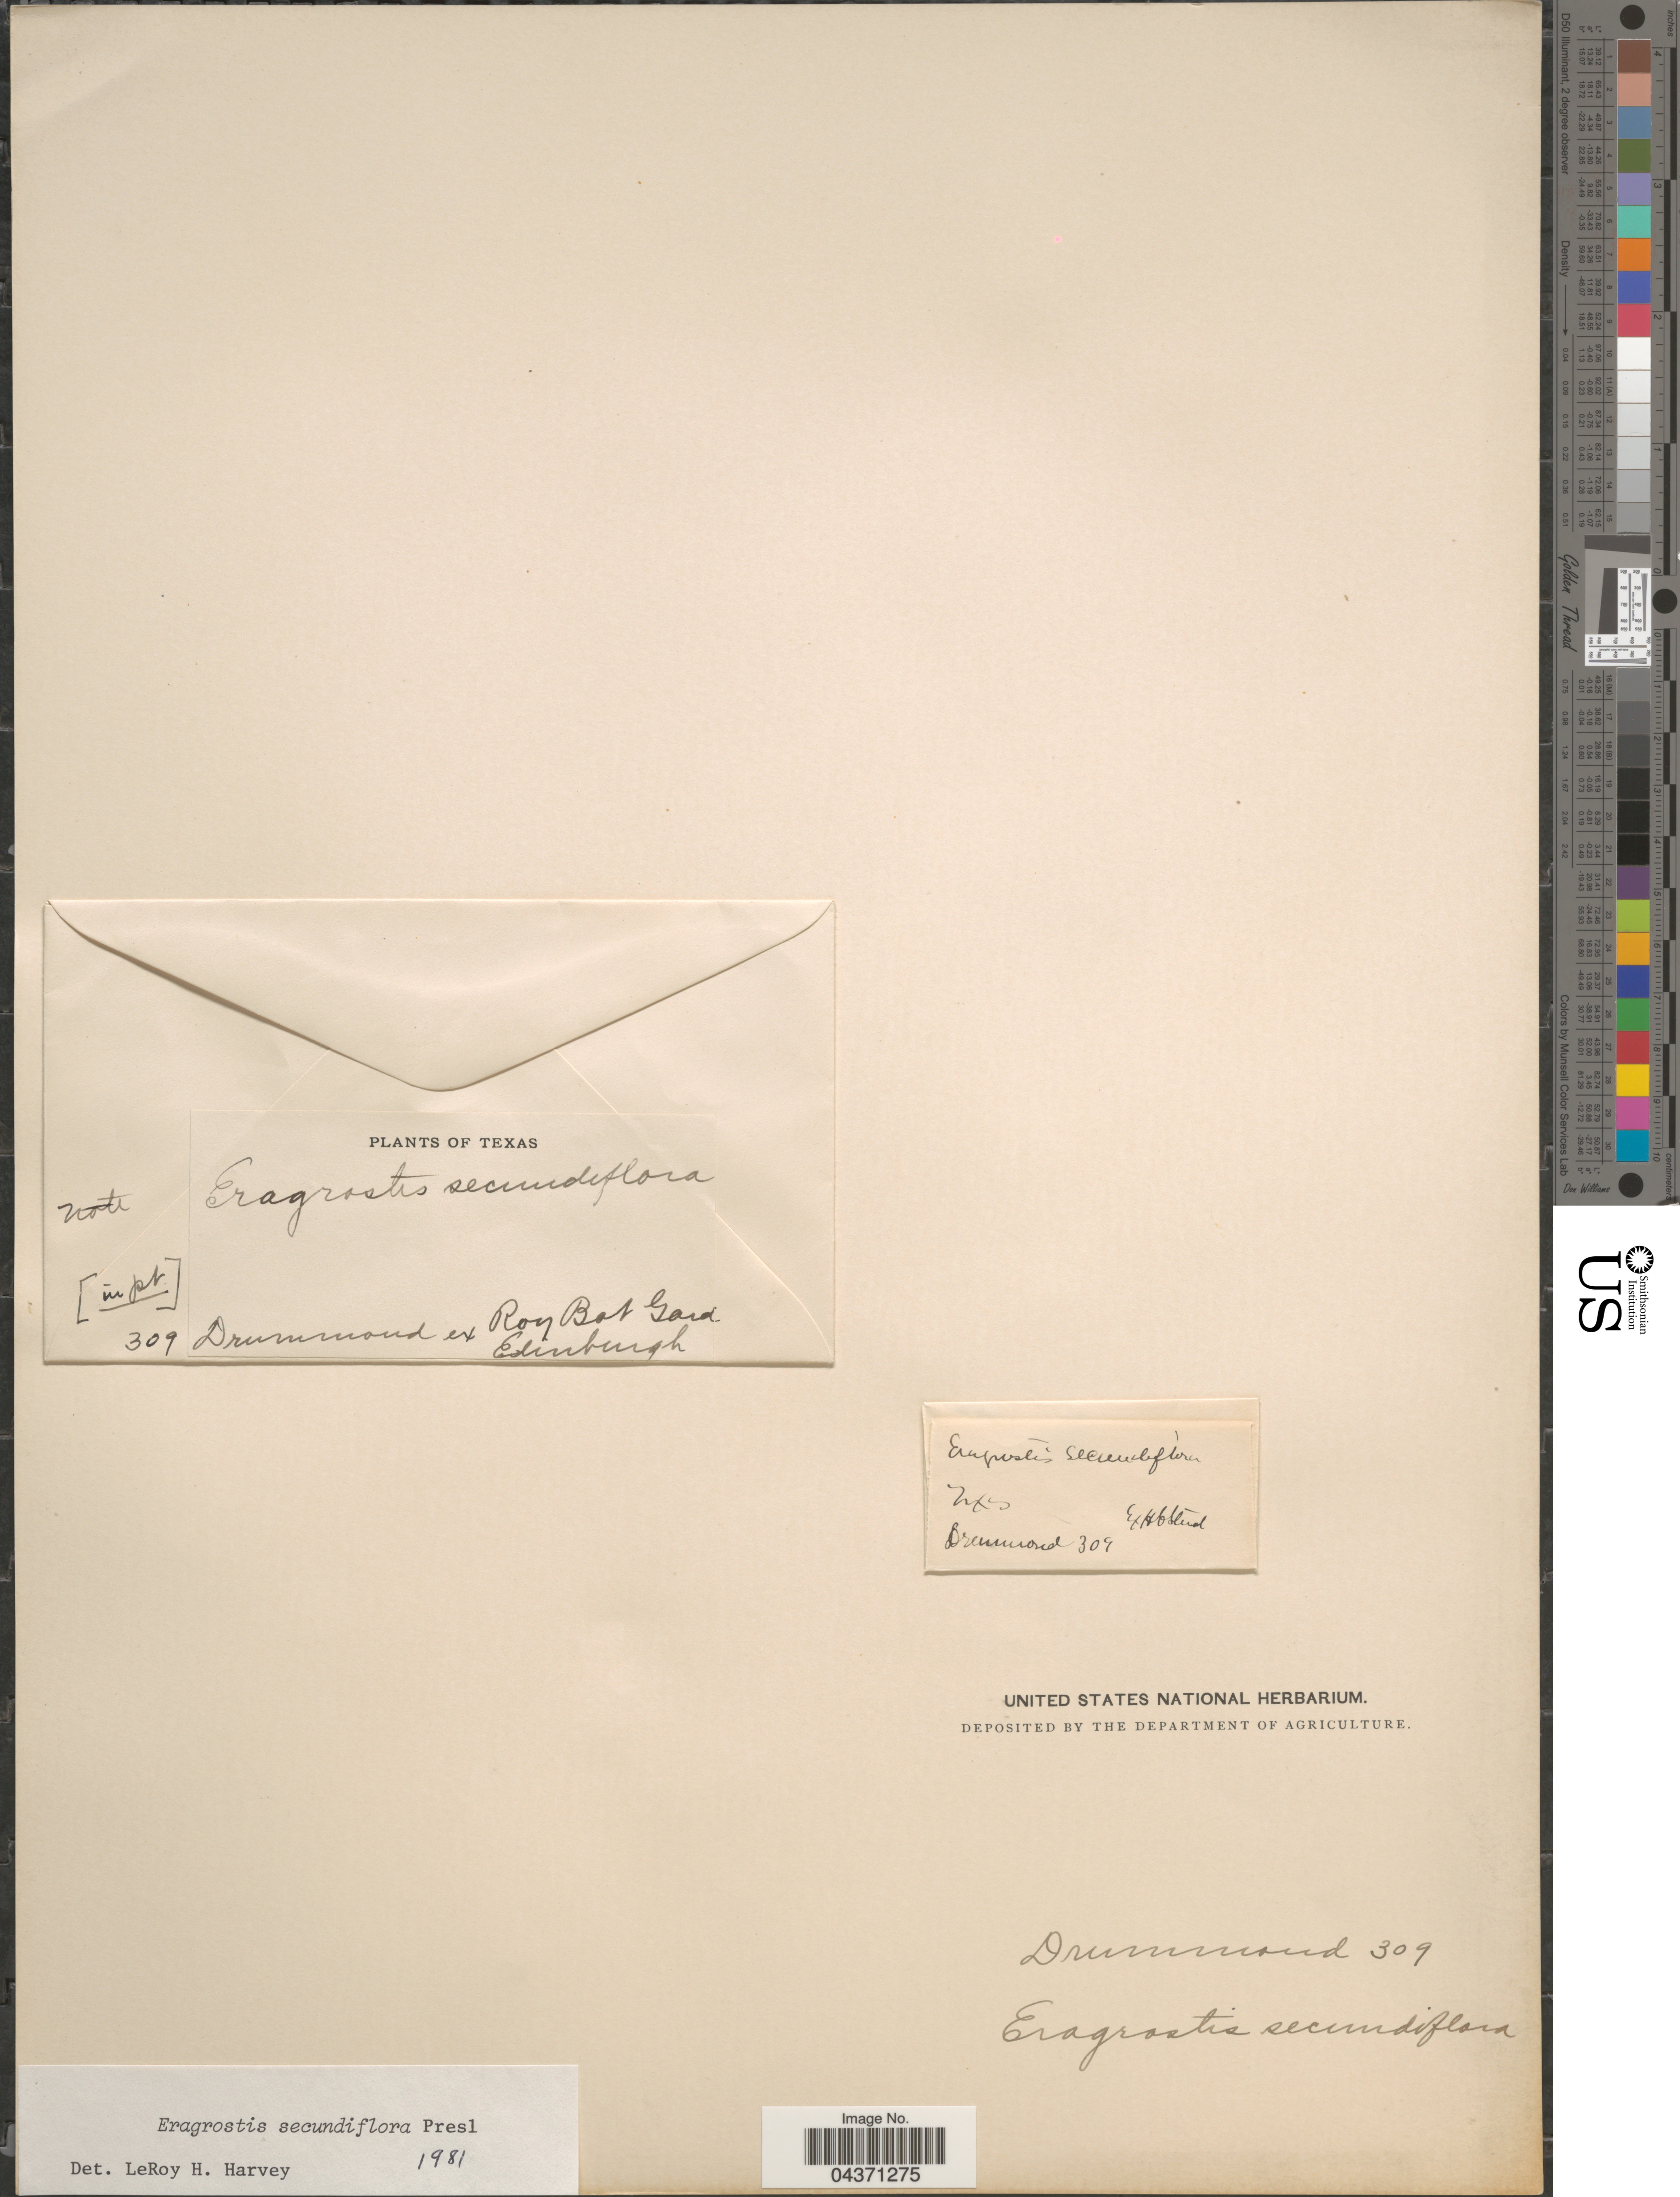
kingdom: Plantae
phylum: Tracheophyta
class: Liliopsida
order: Poales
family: Poaceae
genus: Eragrostis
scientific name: Eragrostis secundiflora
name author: J. Presl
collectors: -. Drummond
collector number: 309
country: United States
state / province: Texas